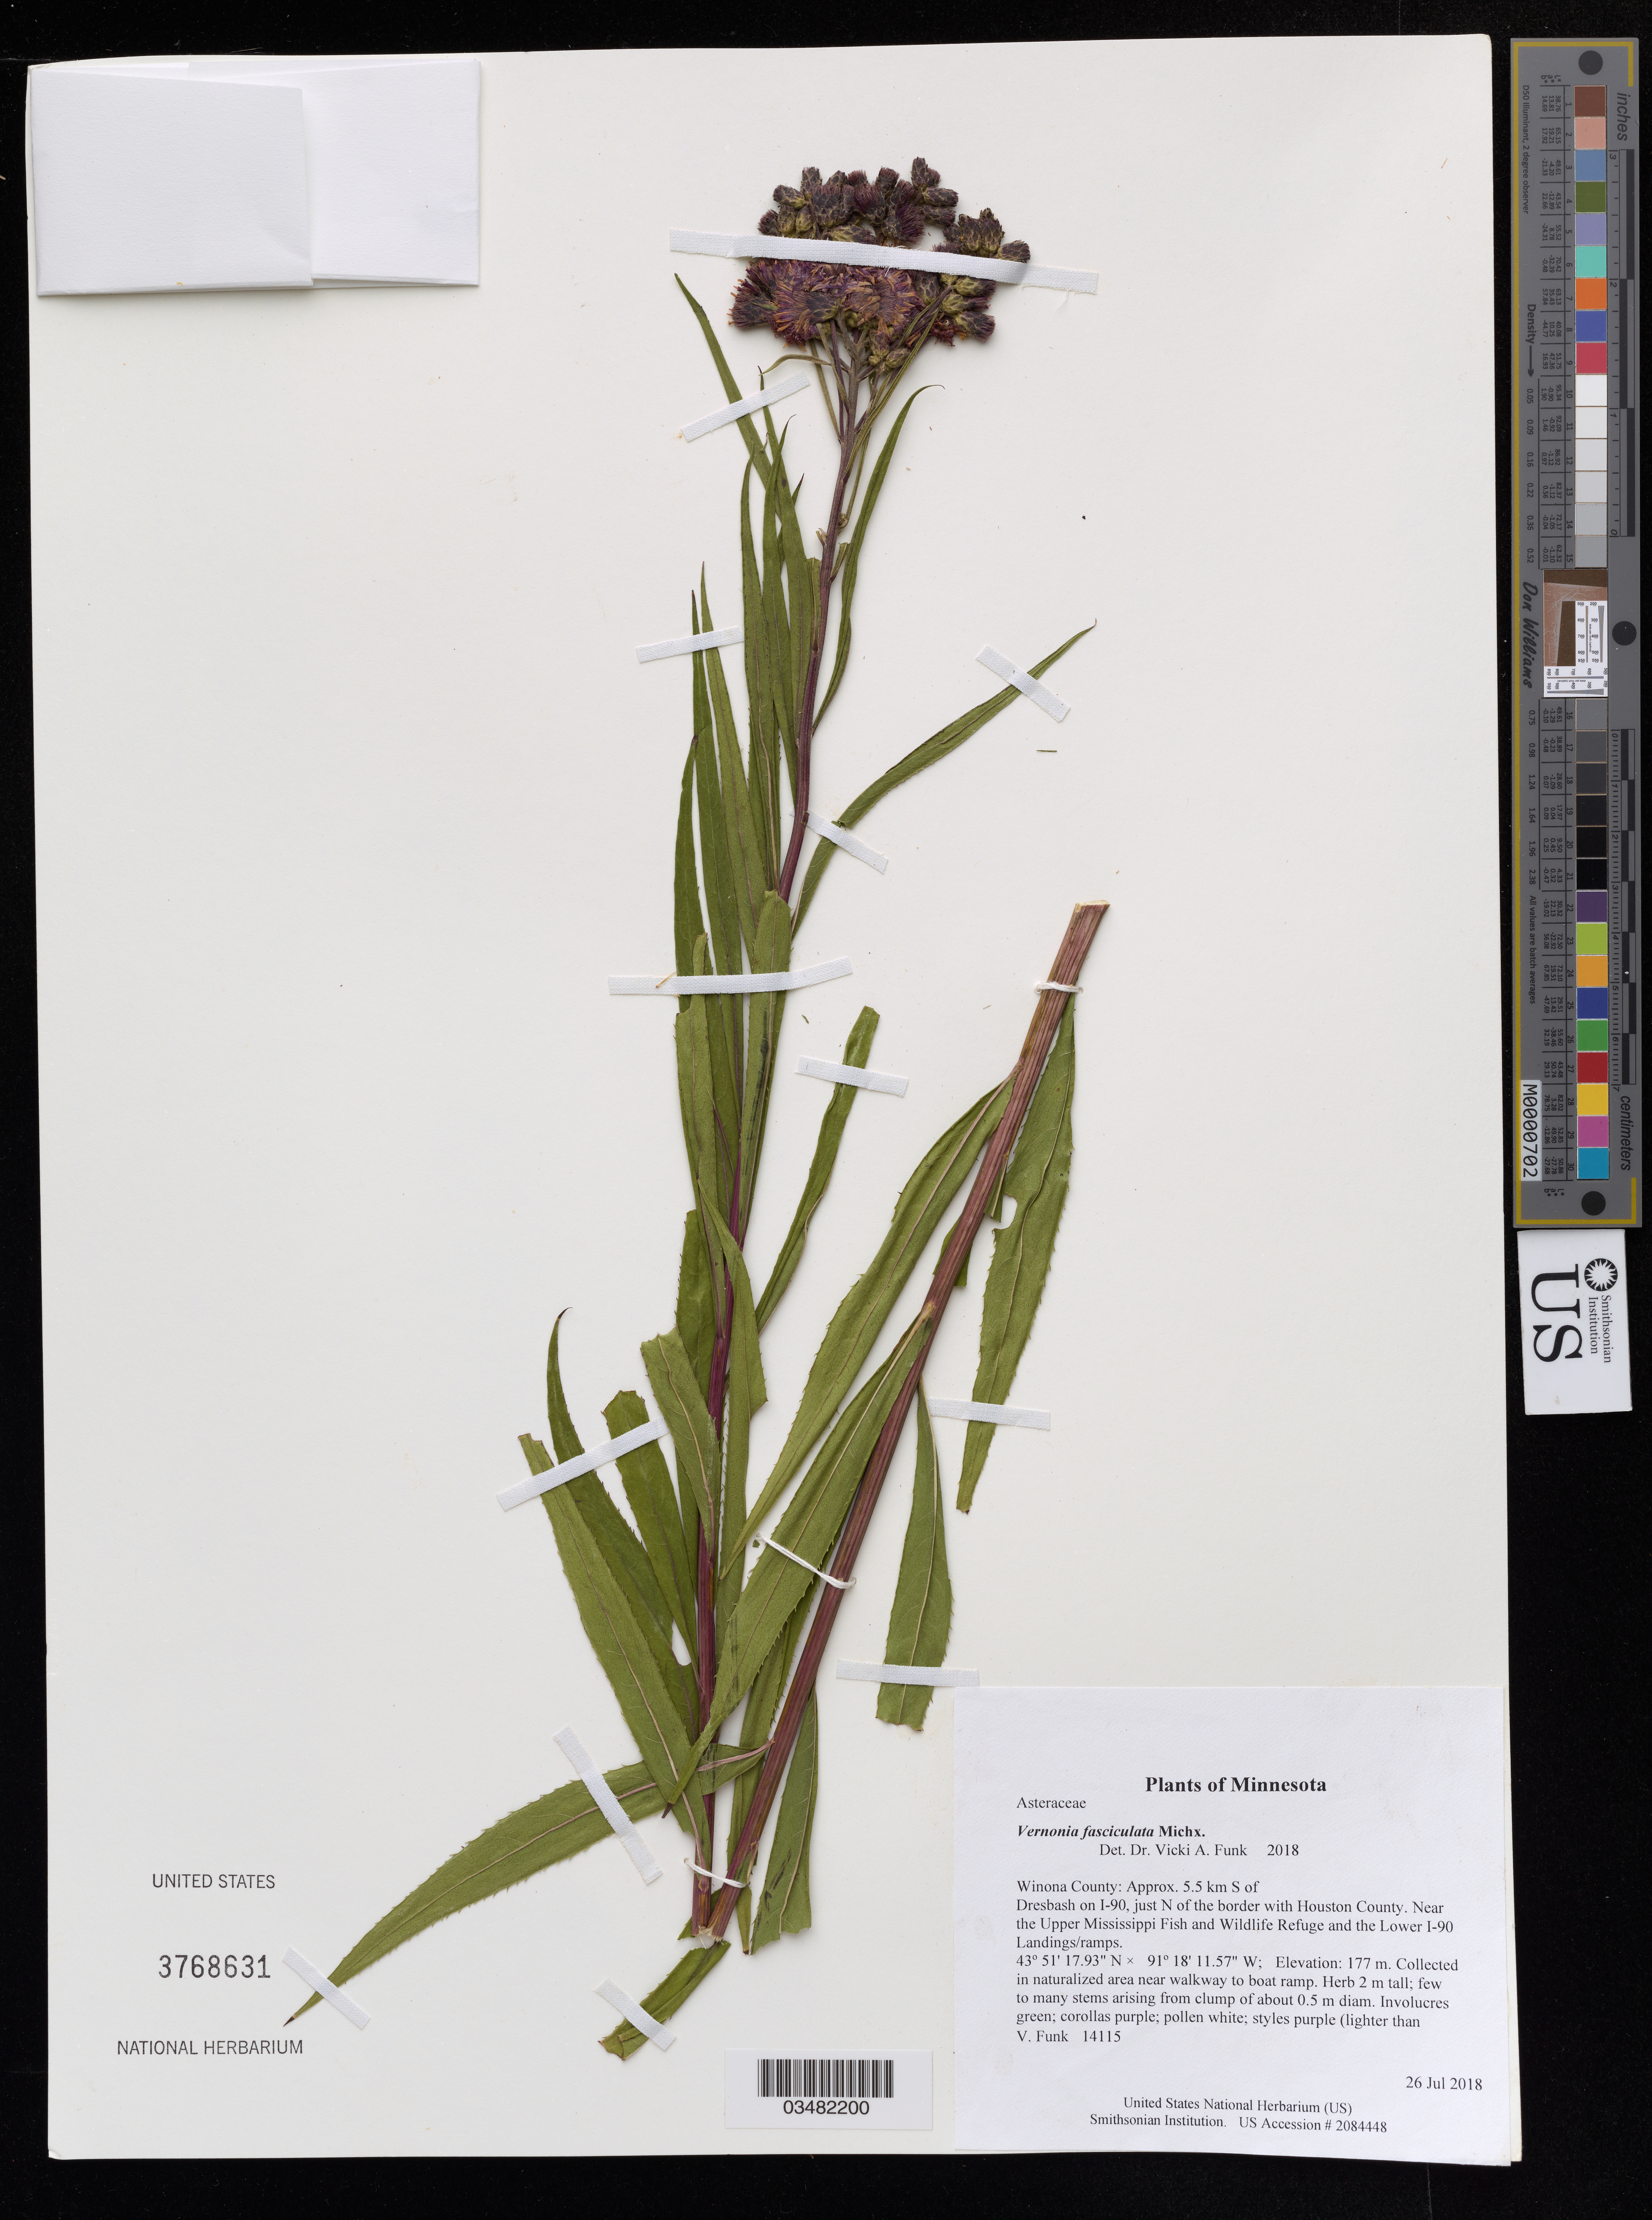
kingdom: Plantae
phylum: Tracheophyta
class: Magnoliopsida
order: Asterales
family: Asteraceae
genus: Vernonia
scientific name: Vernonia fasciculata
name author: Michx.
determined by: Funk, Vicki A., (BOT), Smithsonian Institution - National Museum of Natural History (UNITED STATES)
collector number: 14115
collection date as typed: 26 Jul 2018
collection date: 2018-07-26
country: United States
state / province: Minnesota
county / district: Winona County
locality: Approx. 5.5 km S of Dresbash on I-90, just N of the boarder with Houston County. Near the Upper Mississippi Fish and Wildlife Refuge and the Lower I-90 Landings/ramps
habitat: Collected in naturalized area near walkway to boat ramp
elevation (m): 177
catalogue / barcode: US 3768631